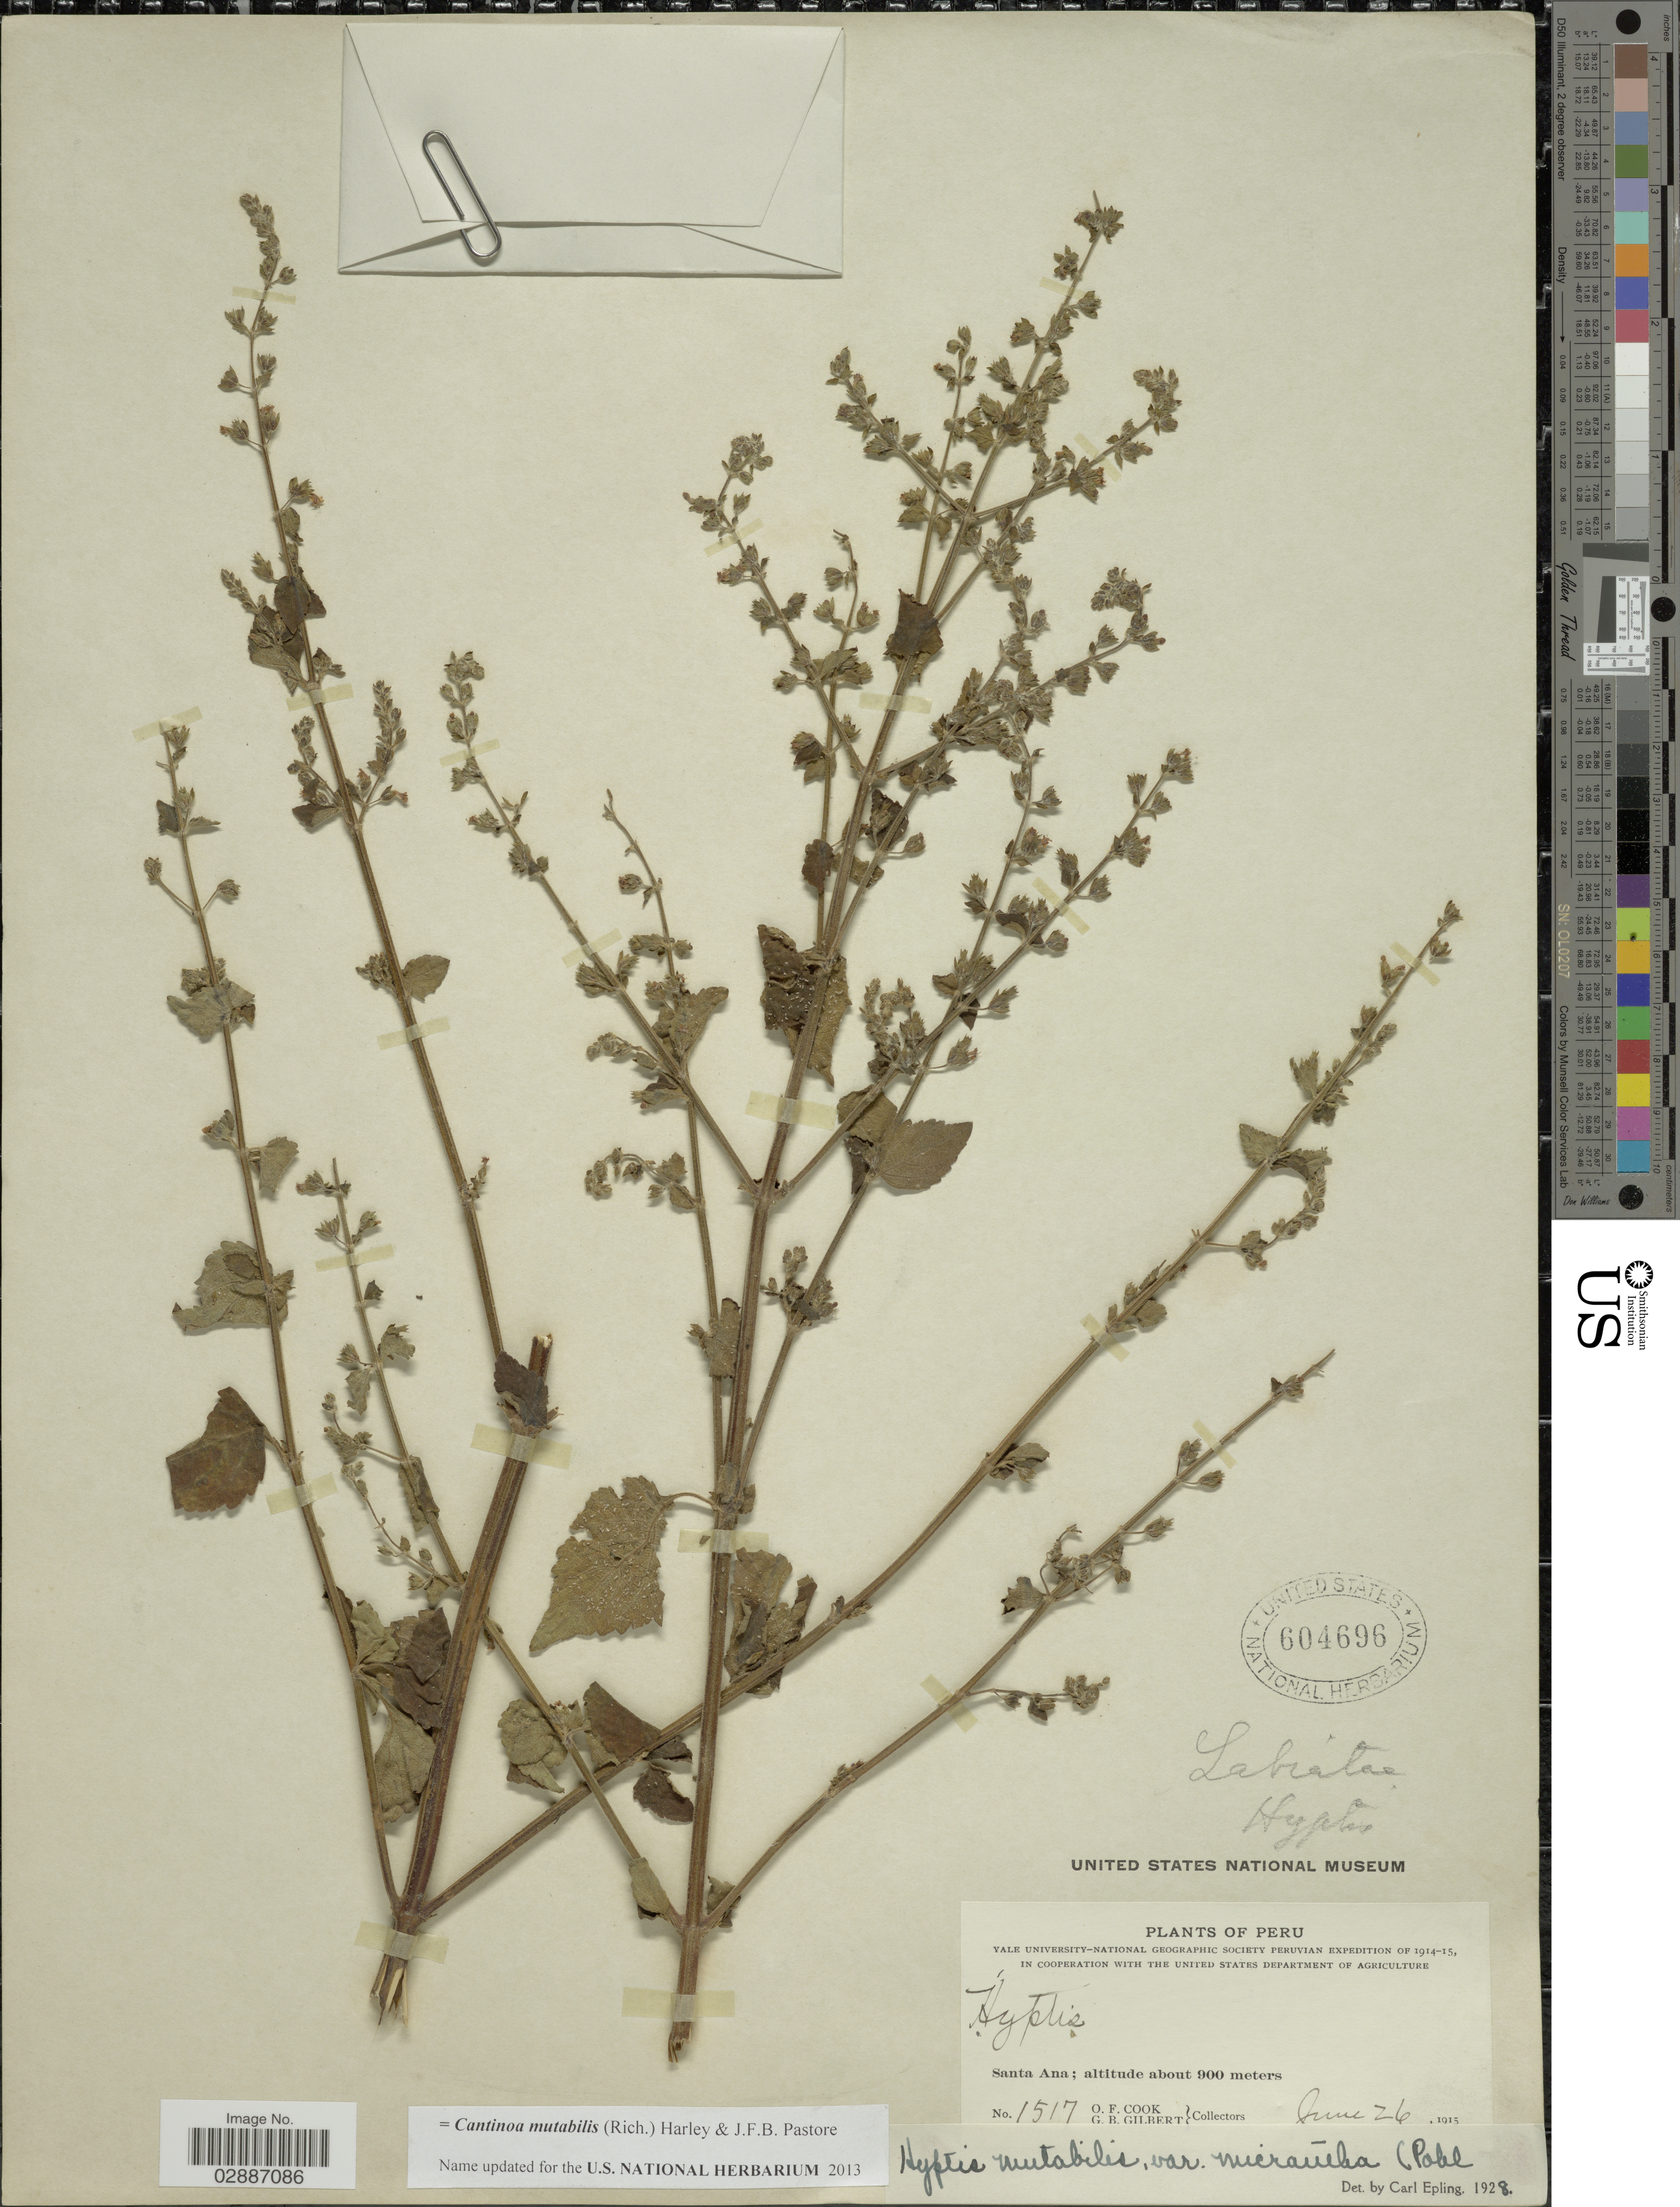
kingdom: Plantae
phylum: Tracheophyta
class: Magnoliopsida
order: Lamiales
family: Lamiaceae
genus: Cantinoa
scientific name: Cantinoa mutabilis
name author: (Epling) Harley & J.F.B. Pastore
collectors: O. F. Cook & G. B. Gilbert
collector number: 1517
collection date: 1915-06-26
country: Peru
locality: Santa Ana.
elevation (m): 900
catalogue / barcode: US 604696